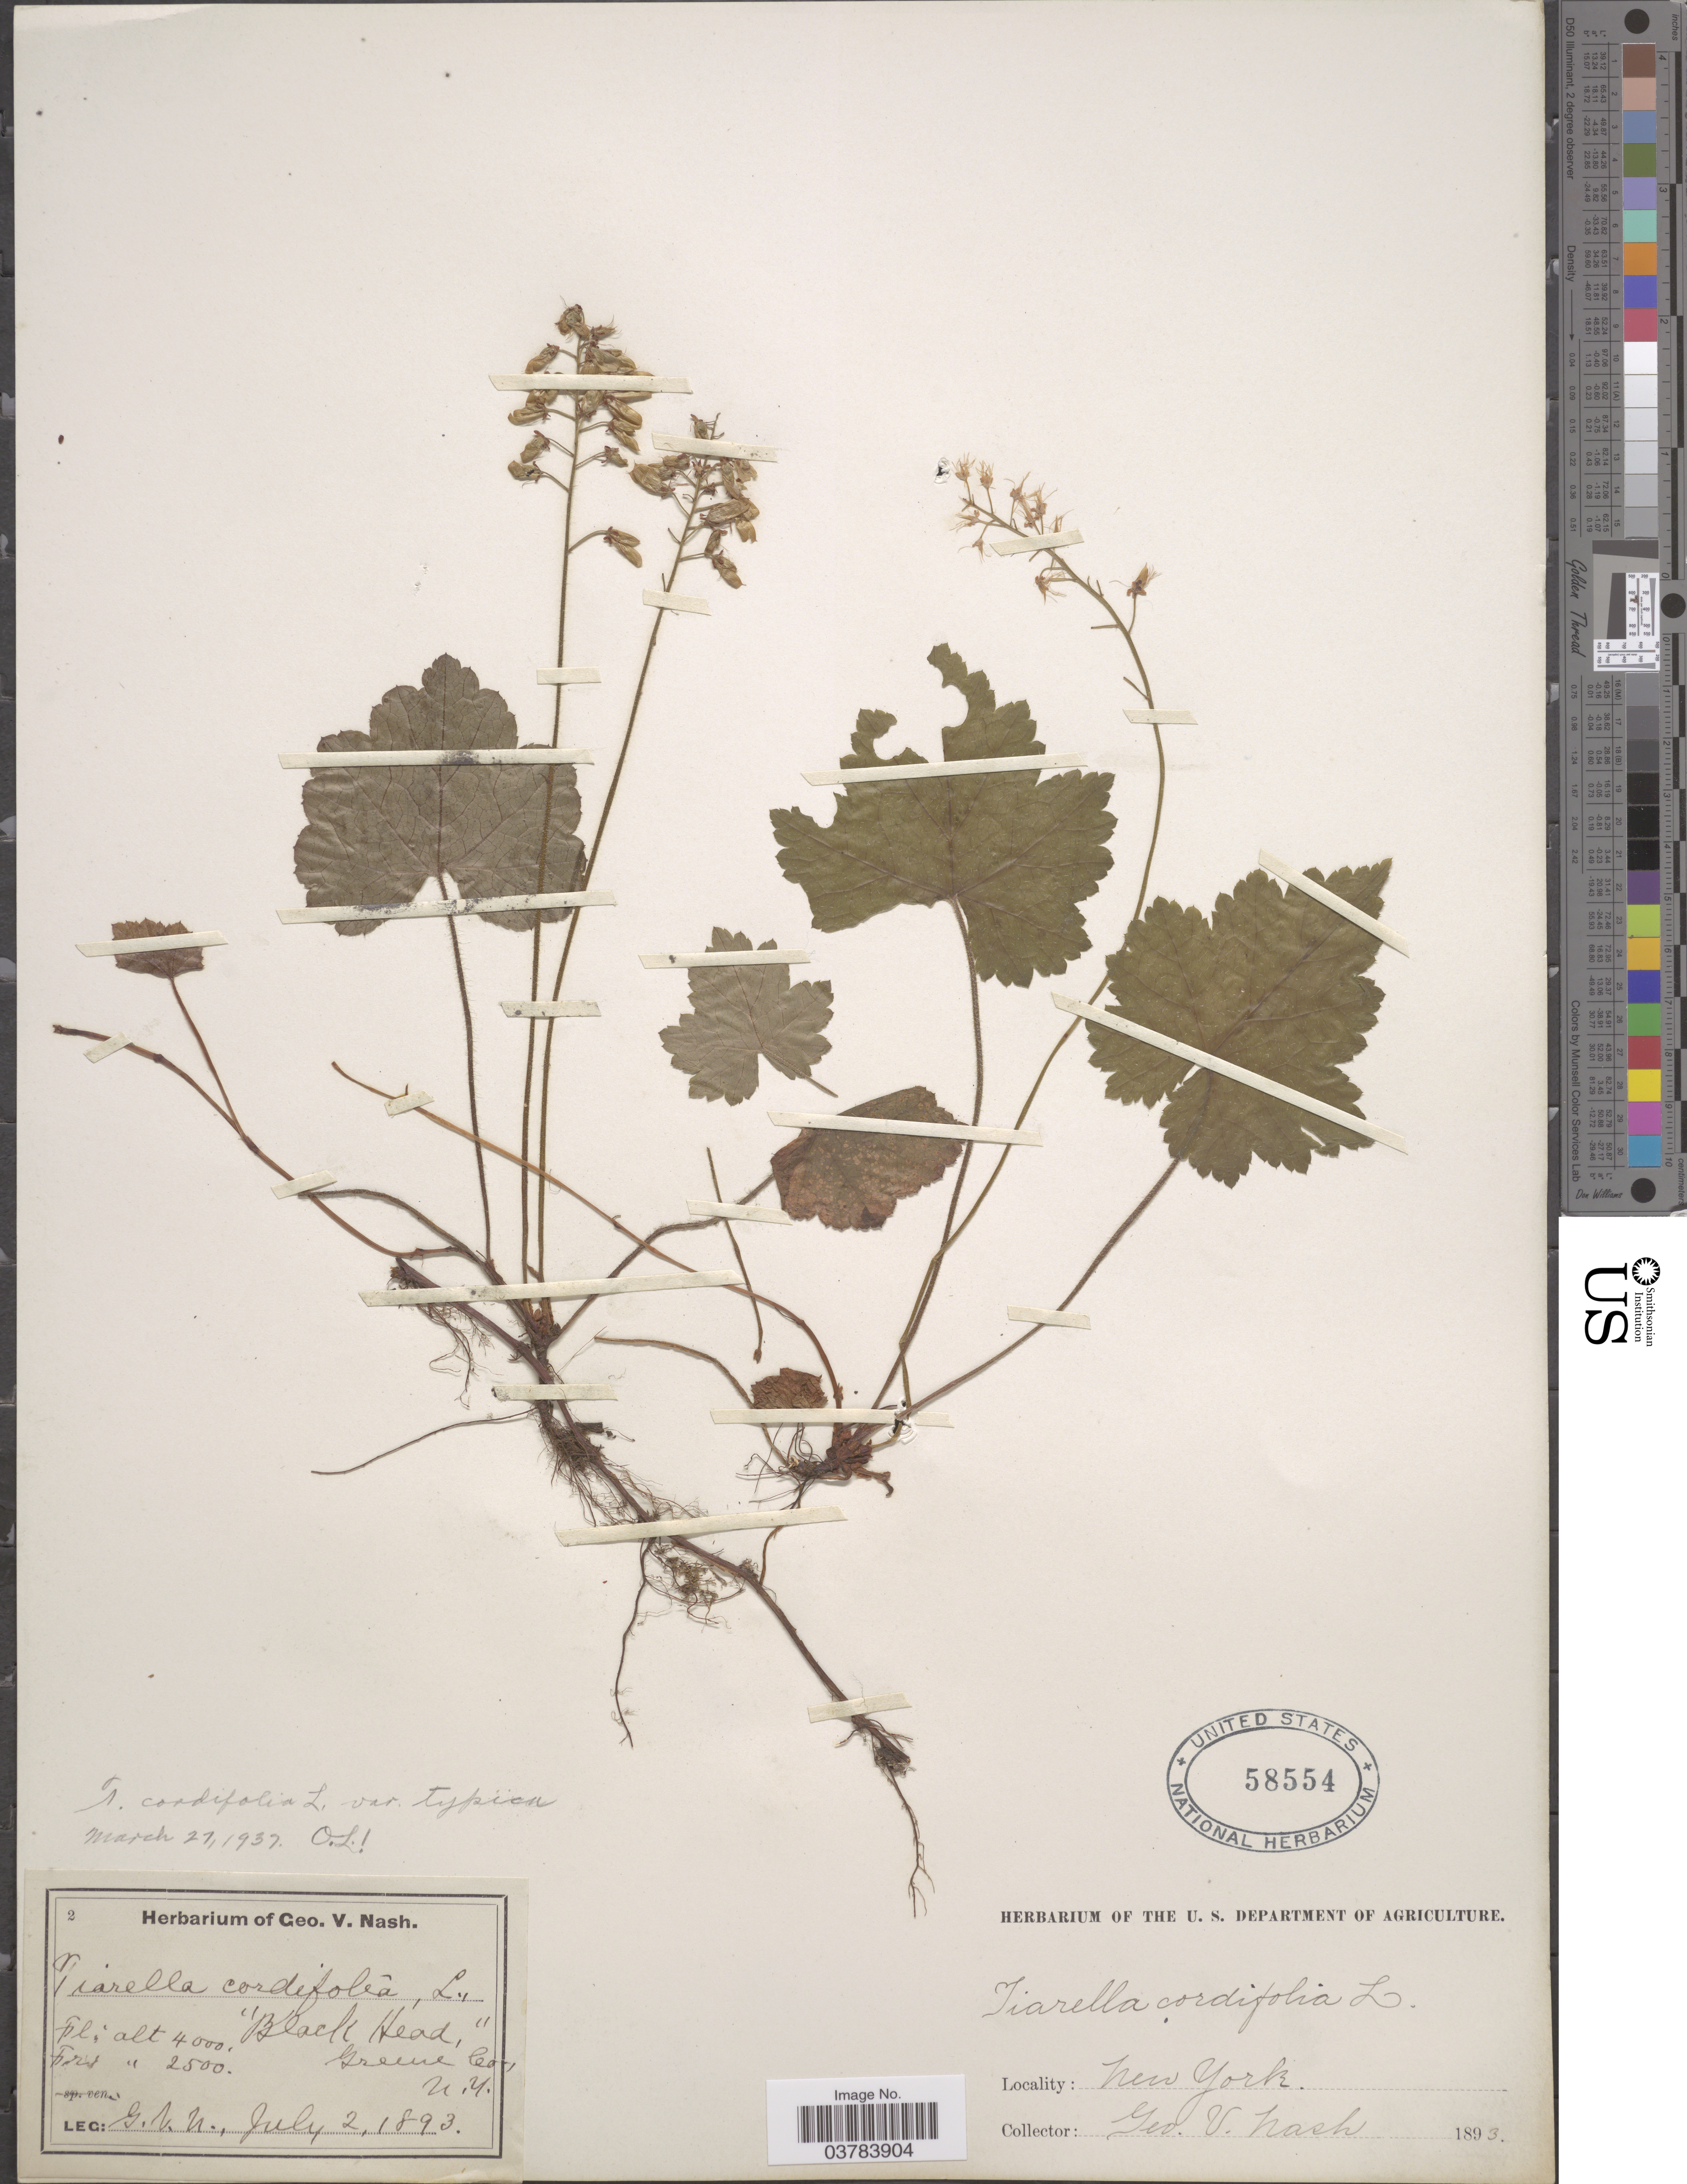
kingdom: Plantae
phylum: Tracheophyta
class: Magnoliopsida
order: Saxifragales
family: Saxifragaceae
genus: Tiarella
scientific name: Tiarella cordifolia var. typica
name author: Lakela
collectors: G. V. Nash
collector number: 2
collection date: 1893-07-02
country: United States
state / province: New York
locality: Black Head,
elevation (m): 762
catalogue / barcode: US 58554